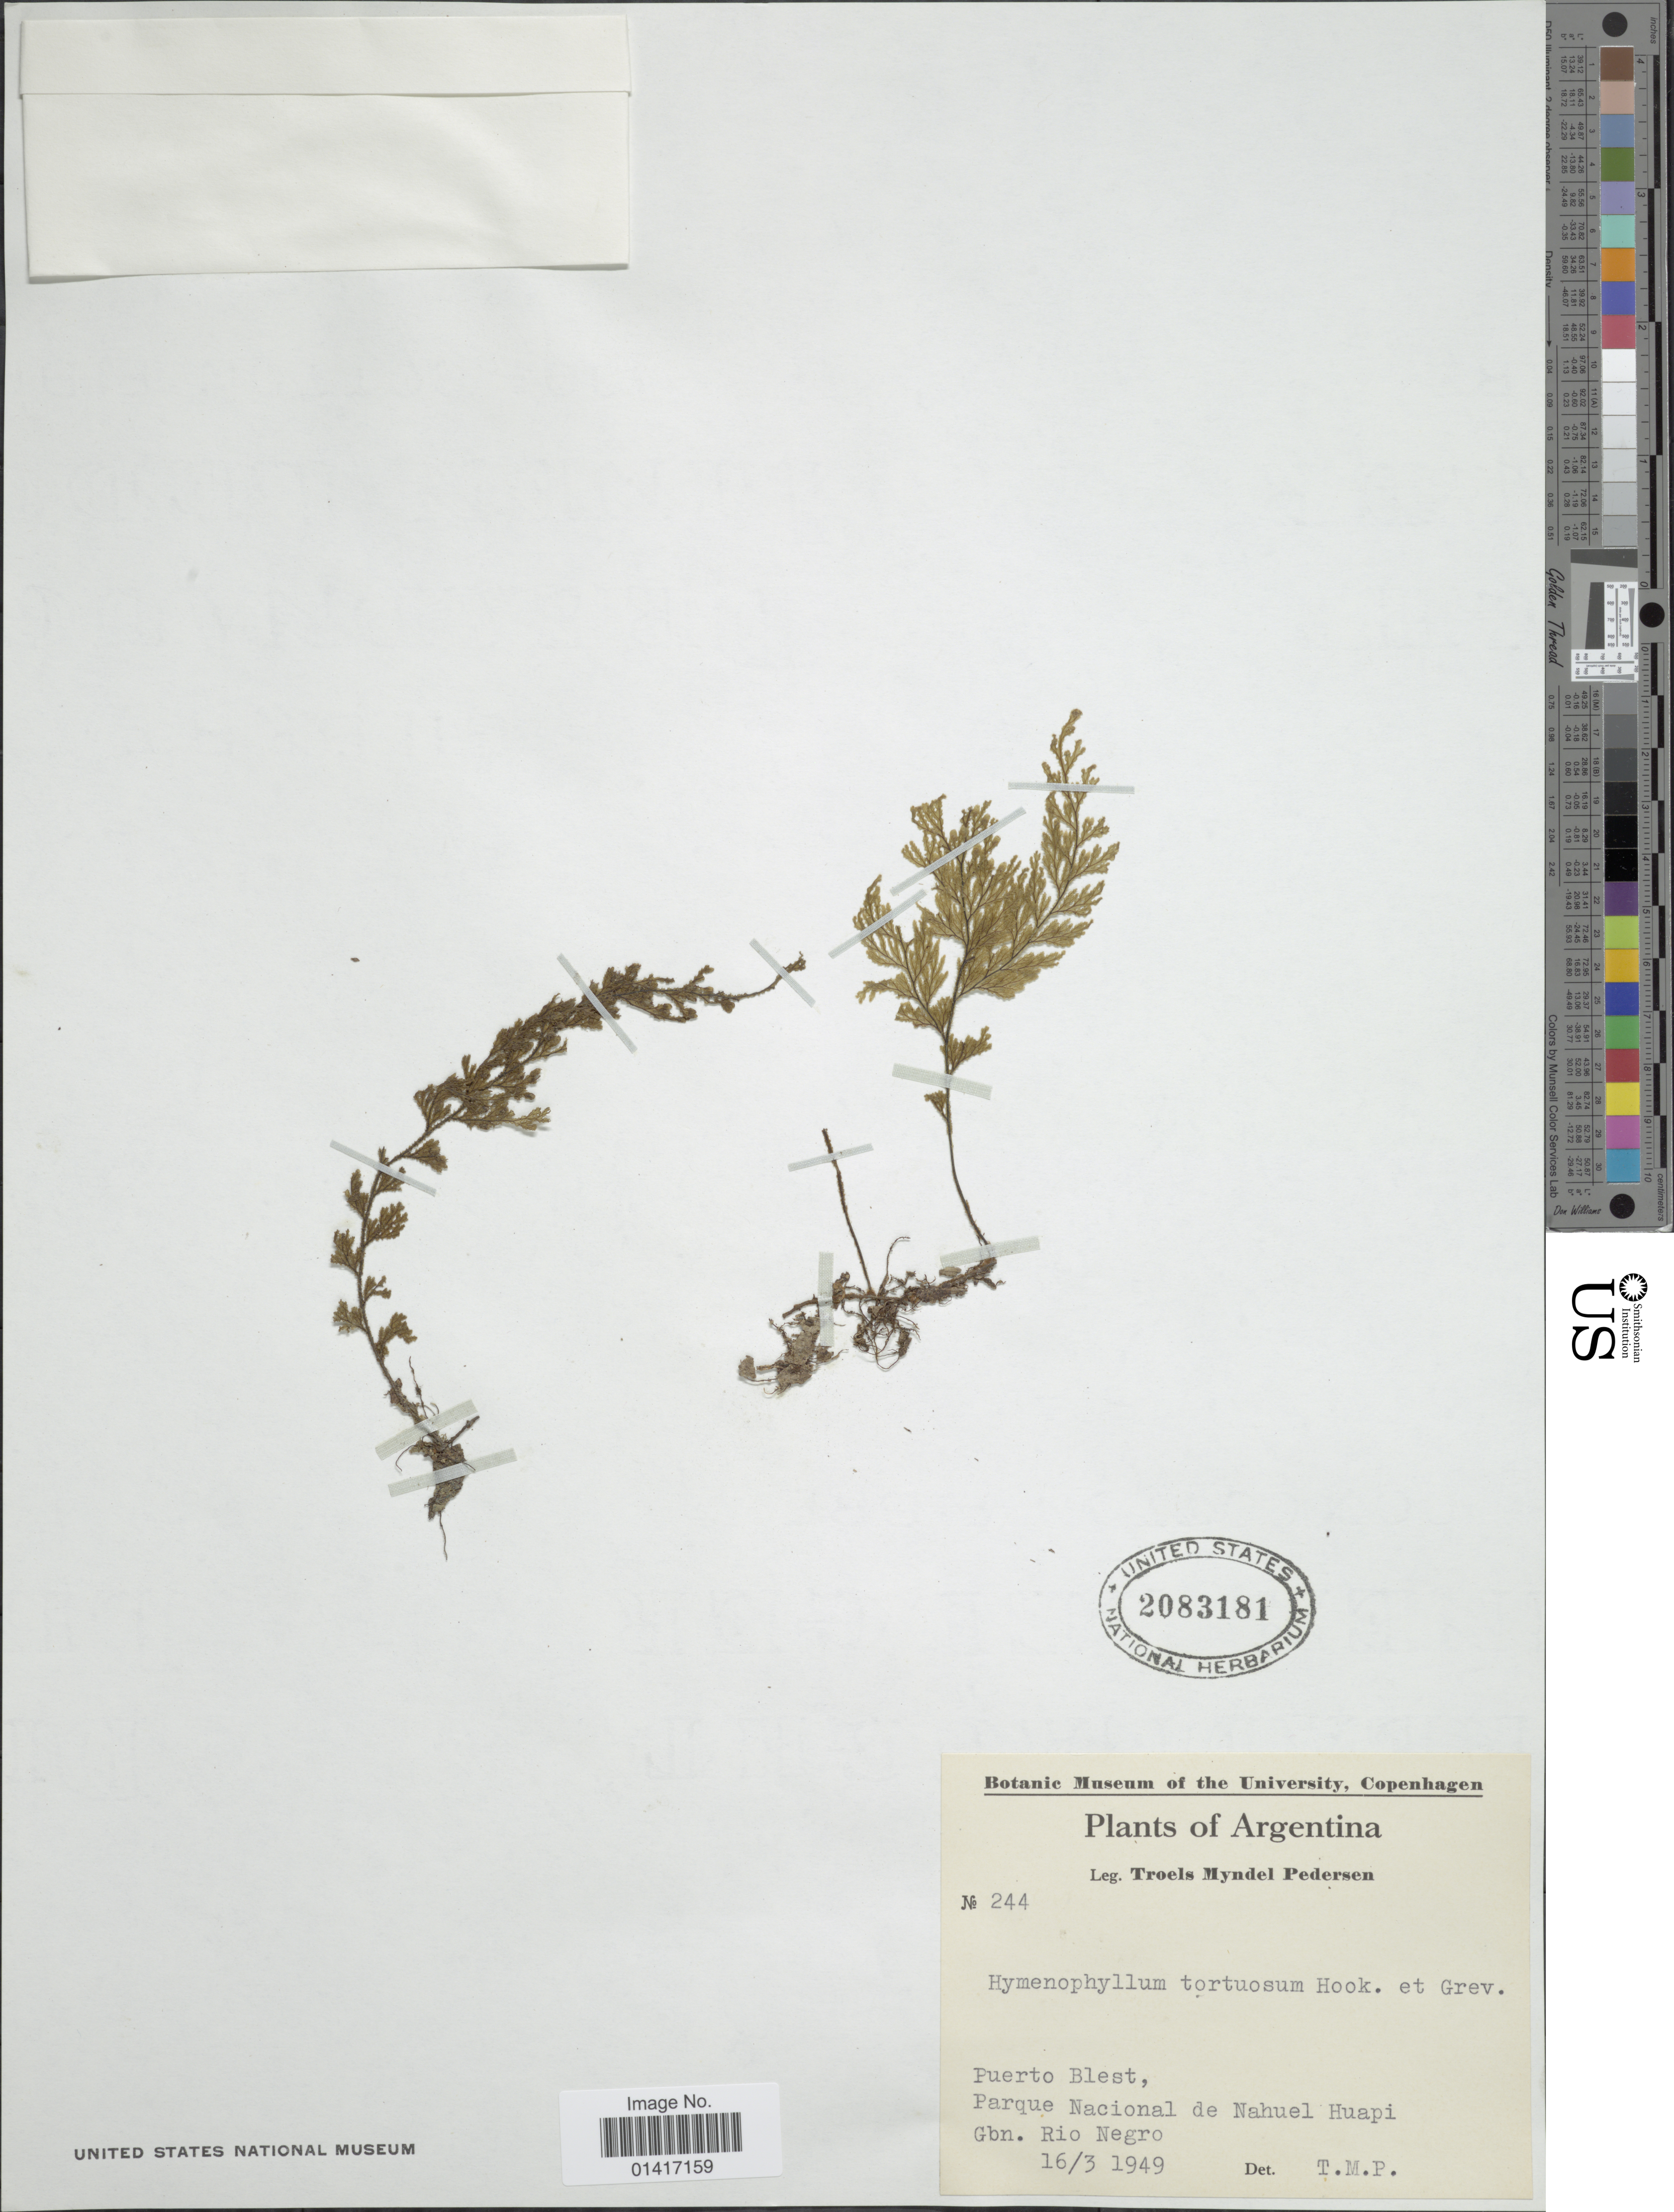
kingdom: Plantae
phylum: Tracheophyta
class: Polypodiopsida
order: Hymenophyllales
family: Hymenophyllaceae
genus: Hymenophyllum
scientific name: Hymenophyllum tortuosum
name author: Hook. & Grev.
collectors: T. Pederson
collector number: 244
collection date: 1949-03-16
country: Argentina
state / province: Rio Negro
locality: Puerto Blest, Parque Nacional de Nahuel Huapi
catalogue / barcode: US 2083181